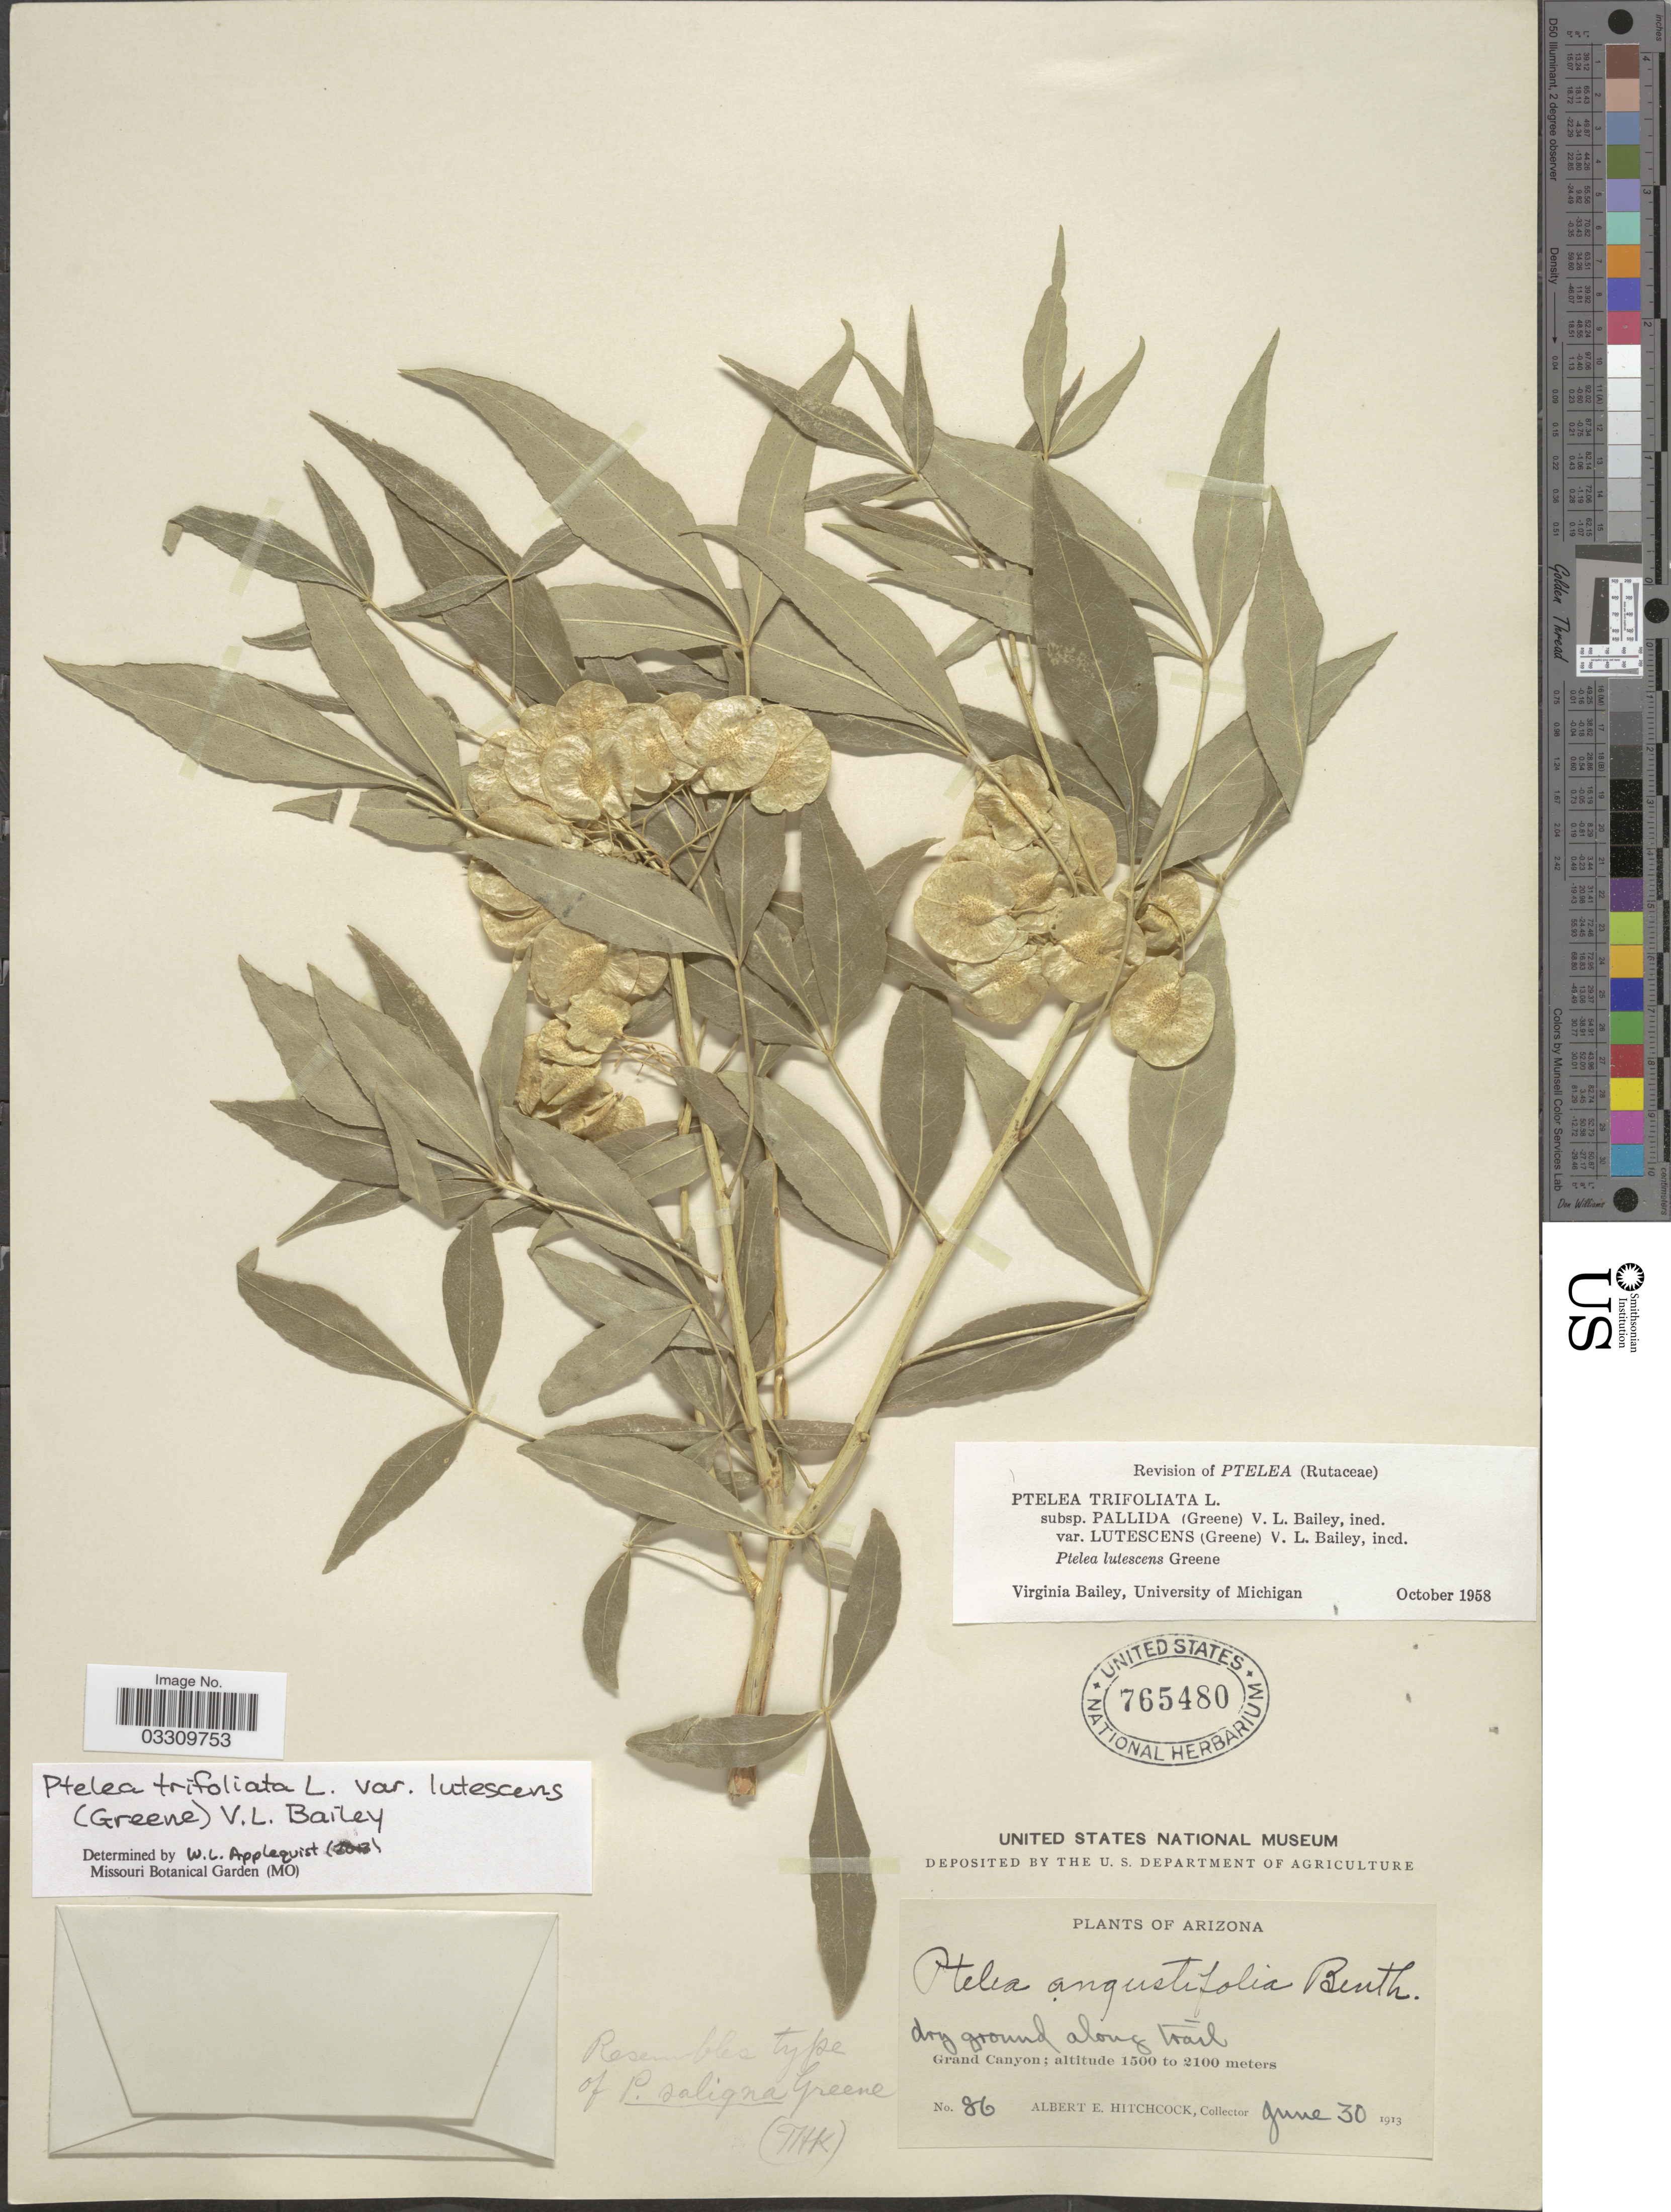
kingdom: Plantae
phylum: Tracheophyta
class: Magnoliopsida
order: Sapindales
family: Rutaceae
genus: Ptelea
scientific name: Ptelea trifoliata var. lutescens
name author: V. L. Bailey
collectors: A. Hitchcock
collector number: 86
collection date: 1913-06-30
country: United States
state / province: Arizona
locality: Grand Canyon.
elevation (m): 1500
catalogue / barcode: US 765480